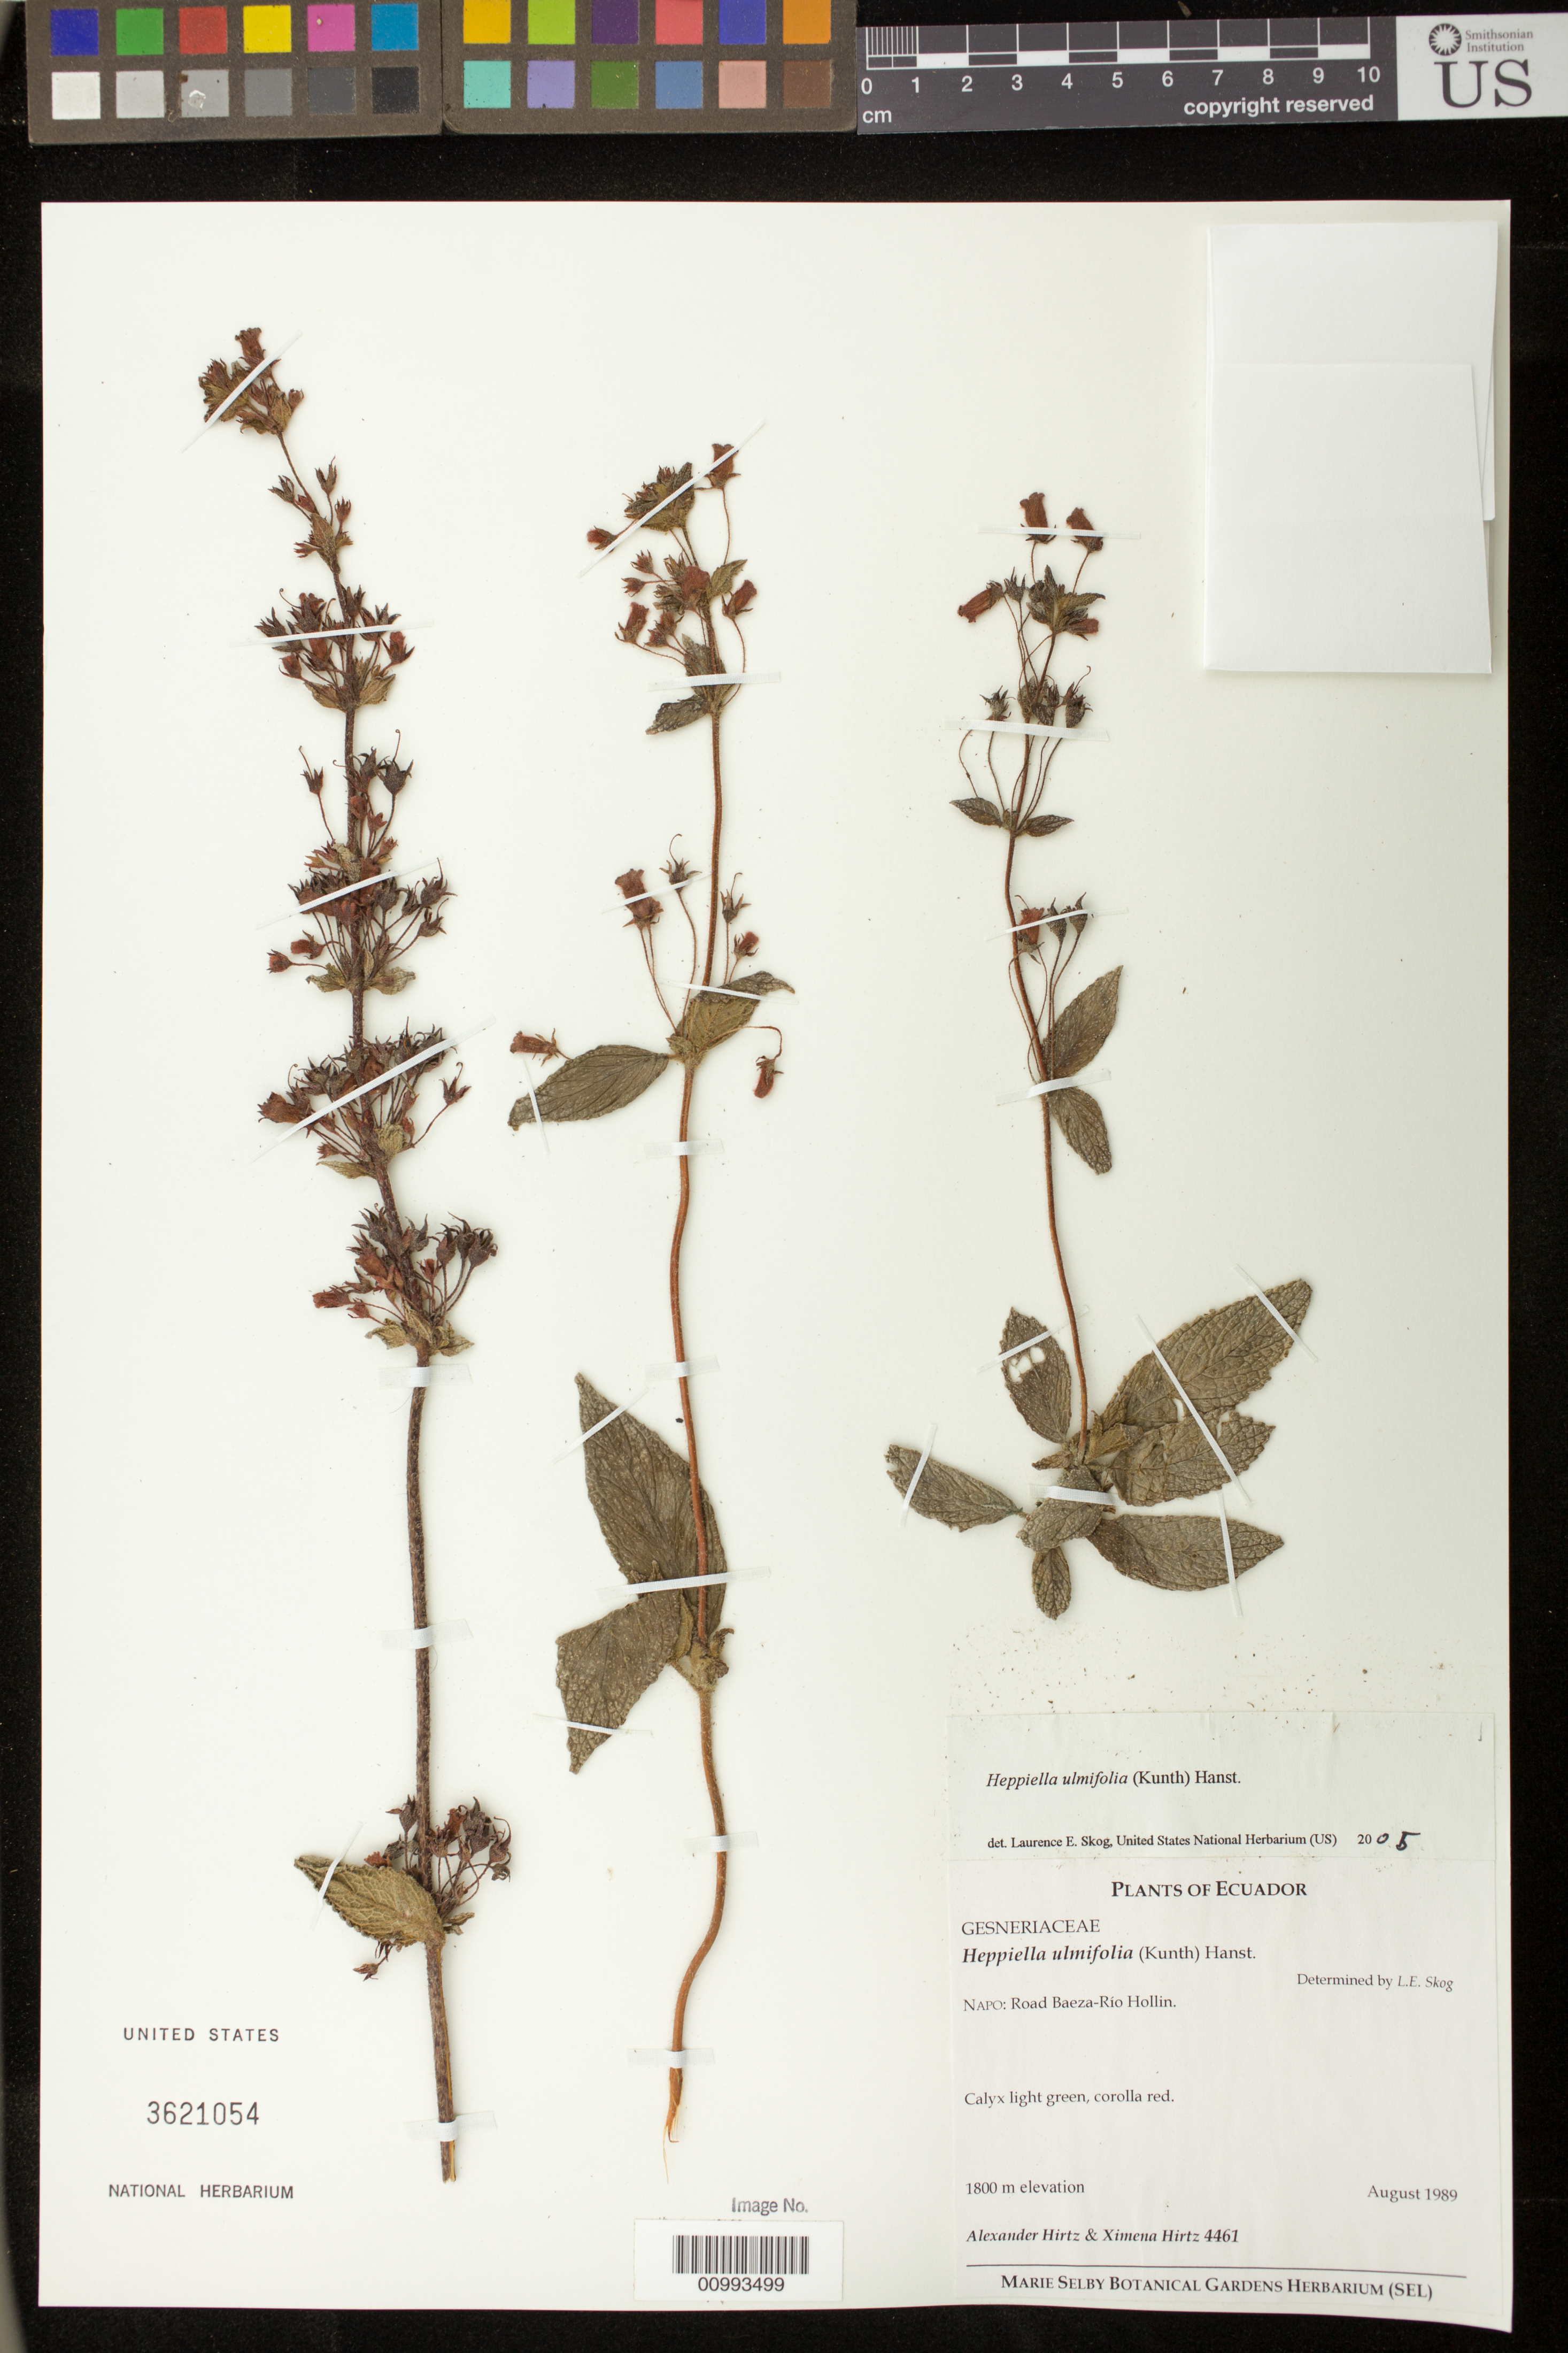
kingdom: Plantae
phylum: Tracheophyta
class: Magnoliopsida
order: Lamiales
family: Gesneriaceae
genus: Heppiella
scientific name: Heppiella ulmifolia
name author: (Kunth) Hanst.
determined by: Skog, Laurence E.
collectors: A. Hirtz & X. Hirtz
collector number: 4461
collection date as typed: Aug 1989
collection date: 1989-08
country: Ecuador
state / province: Napo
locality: Napo: road Baeza - Rio Hollin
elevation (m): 1800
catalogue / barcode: US 3621054